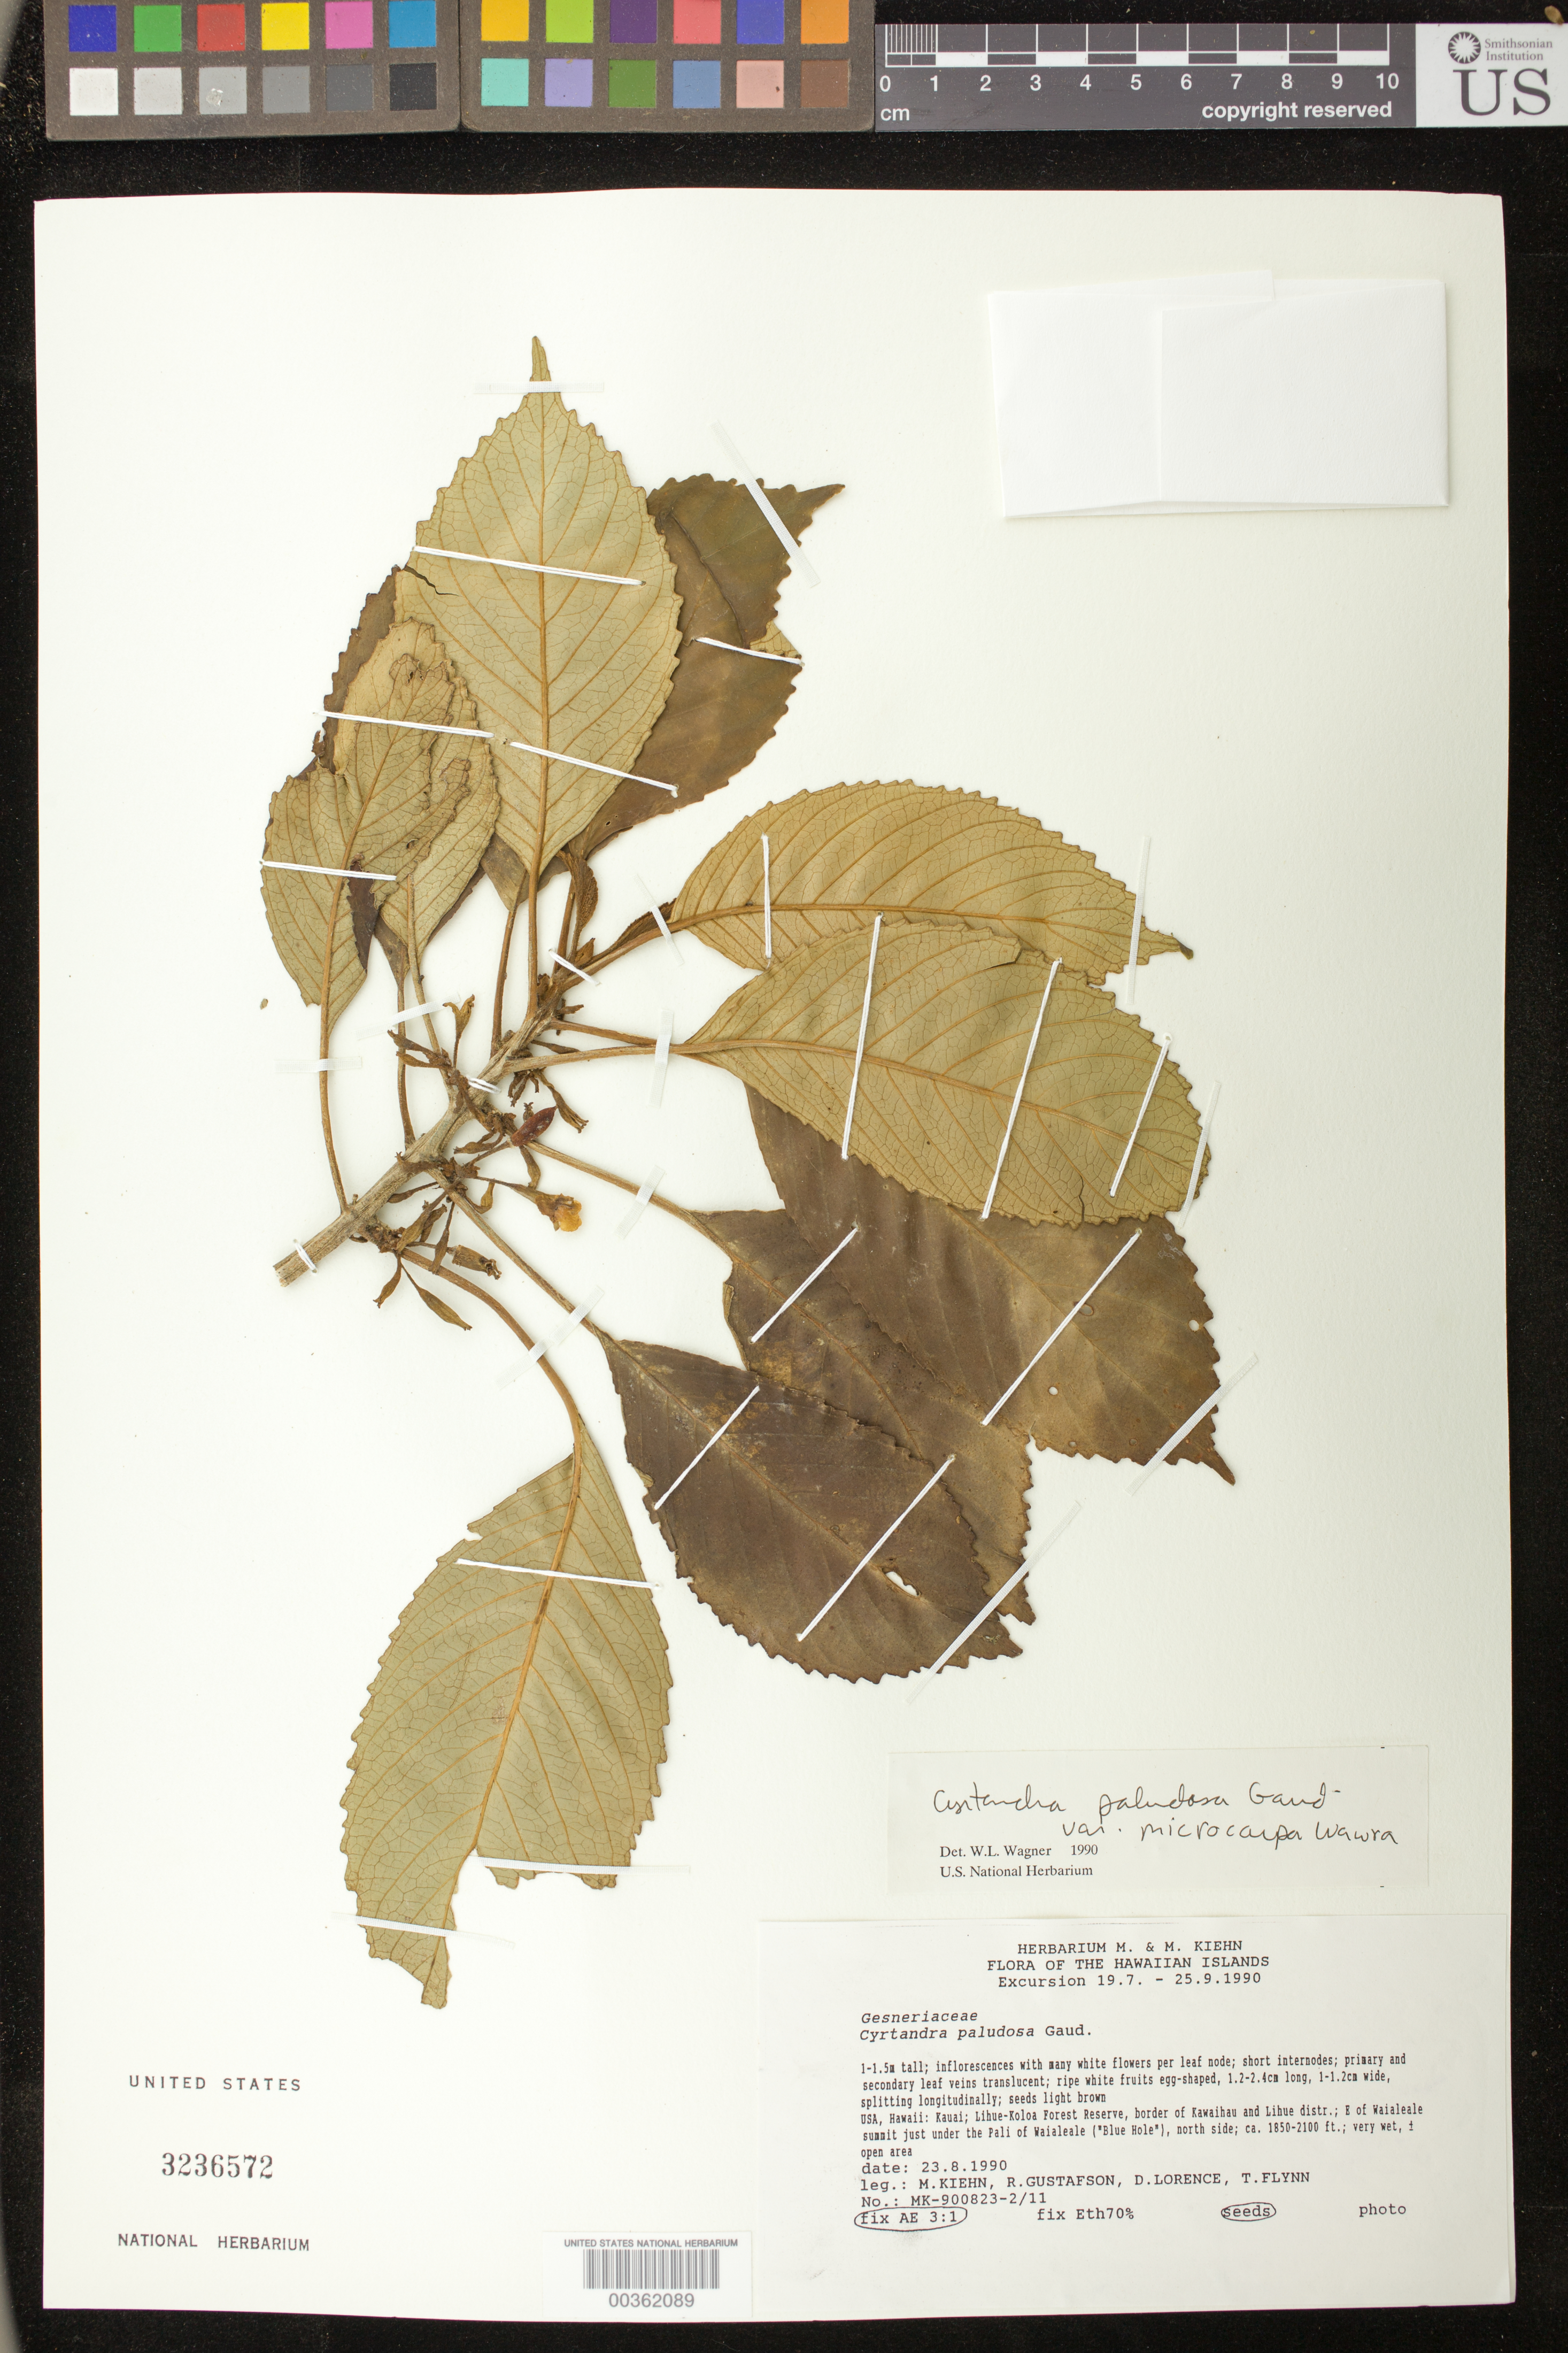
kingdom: Plantae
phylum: Tracheophyta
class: Magnoliopsida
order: Lamiales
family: Gesneriaceae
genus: Cyrtandra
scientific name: Cyrtandra paludosa var. microcarpa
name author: Wawra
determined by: Wagner, W. L., (BOT), Smithsonian Institution - National Museum of Natural History (UNITED STATES)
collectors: M. Kiehn, R. Gustafson, D. Lorence & T. W. Flynn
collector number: MK- 900823 -2/11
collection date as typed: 23 Aug 1990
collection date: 1990-08-23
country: United States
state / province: Hawaii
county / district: Kauai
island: Kaua'i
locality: Kauai co., Lihue-koloa forest reserve, border of Kawaihau and Lihue distr.; E of Waialeale summit just under pali of waialeale, N side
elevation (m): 564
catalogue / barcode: US 3236572